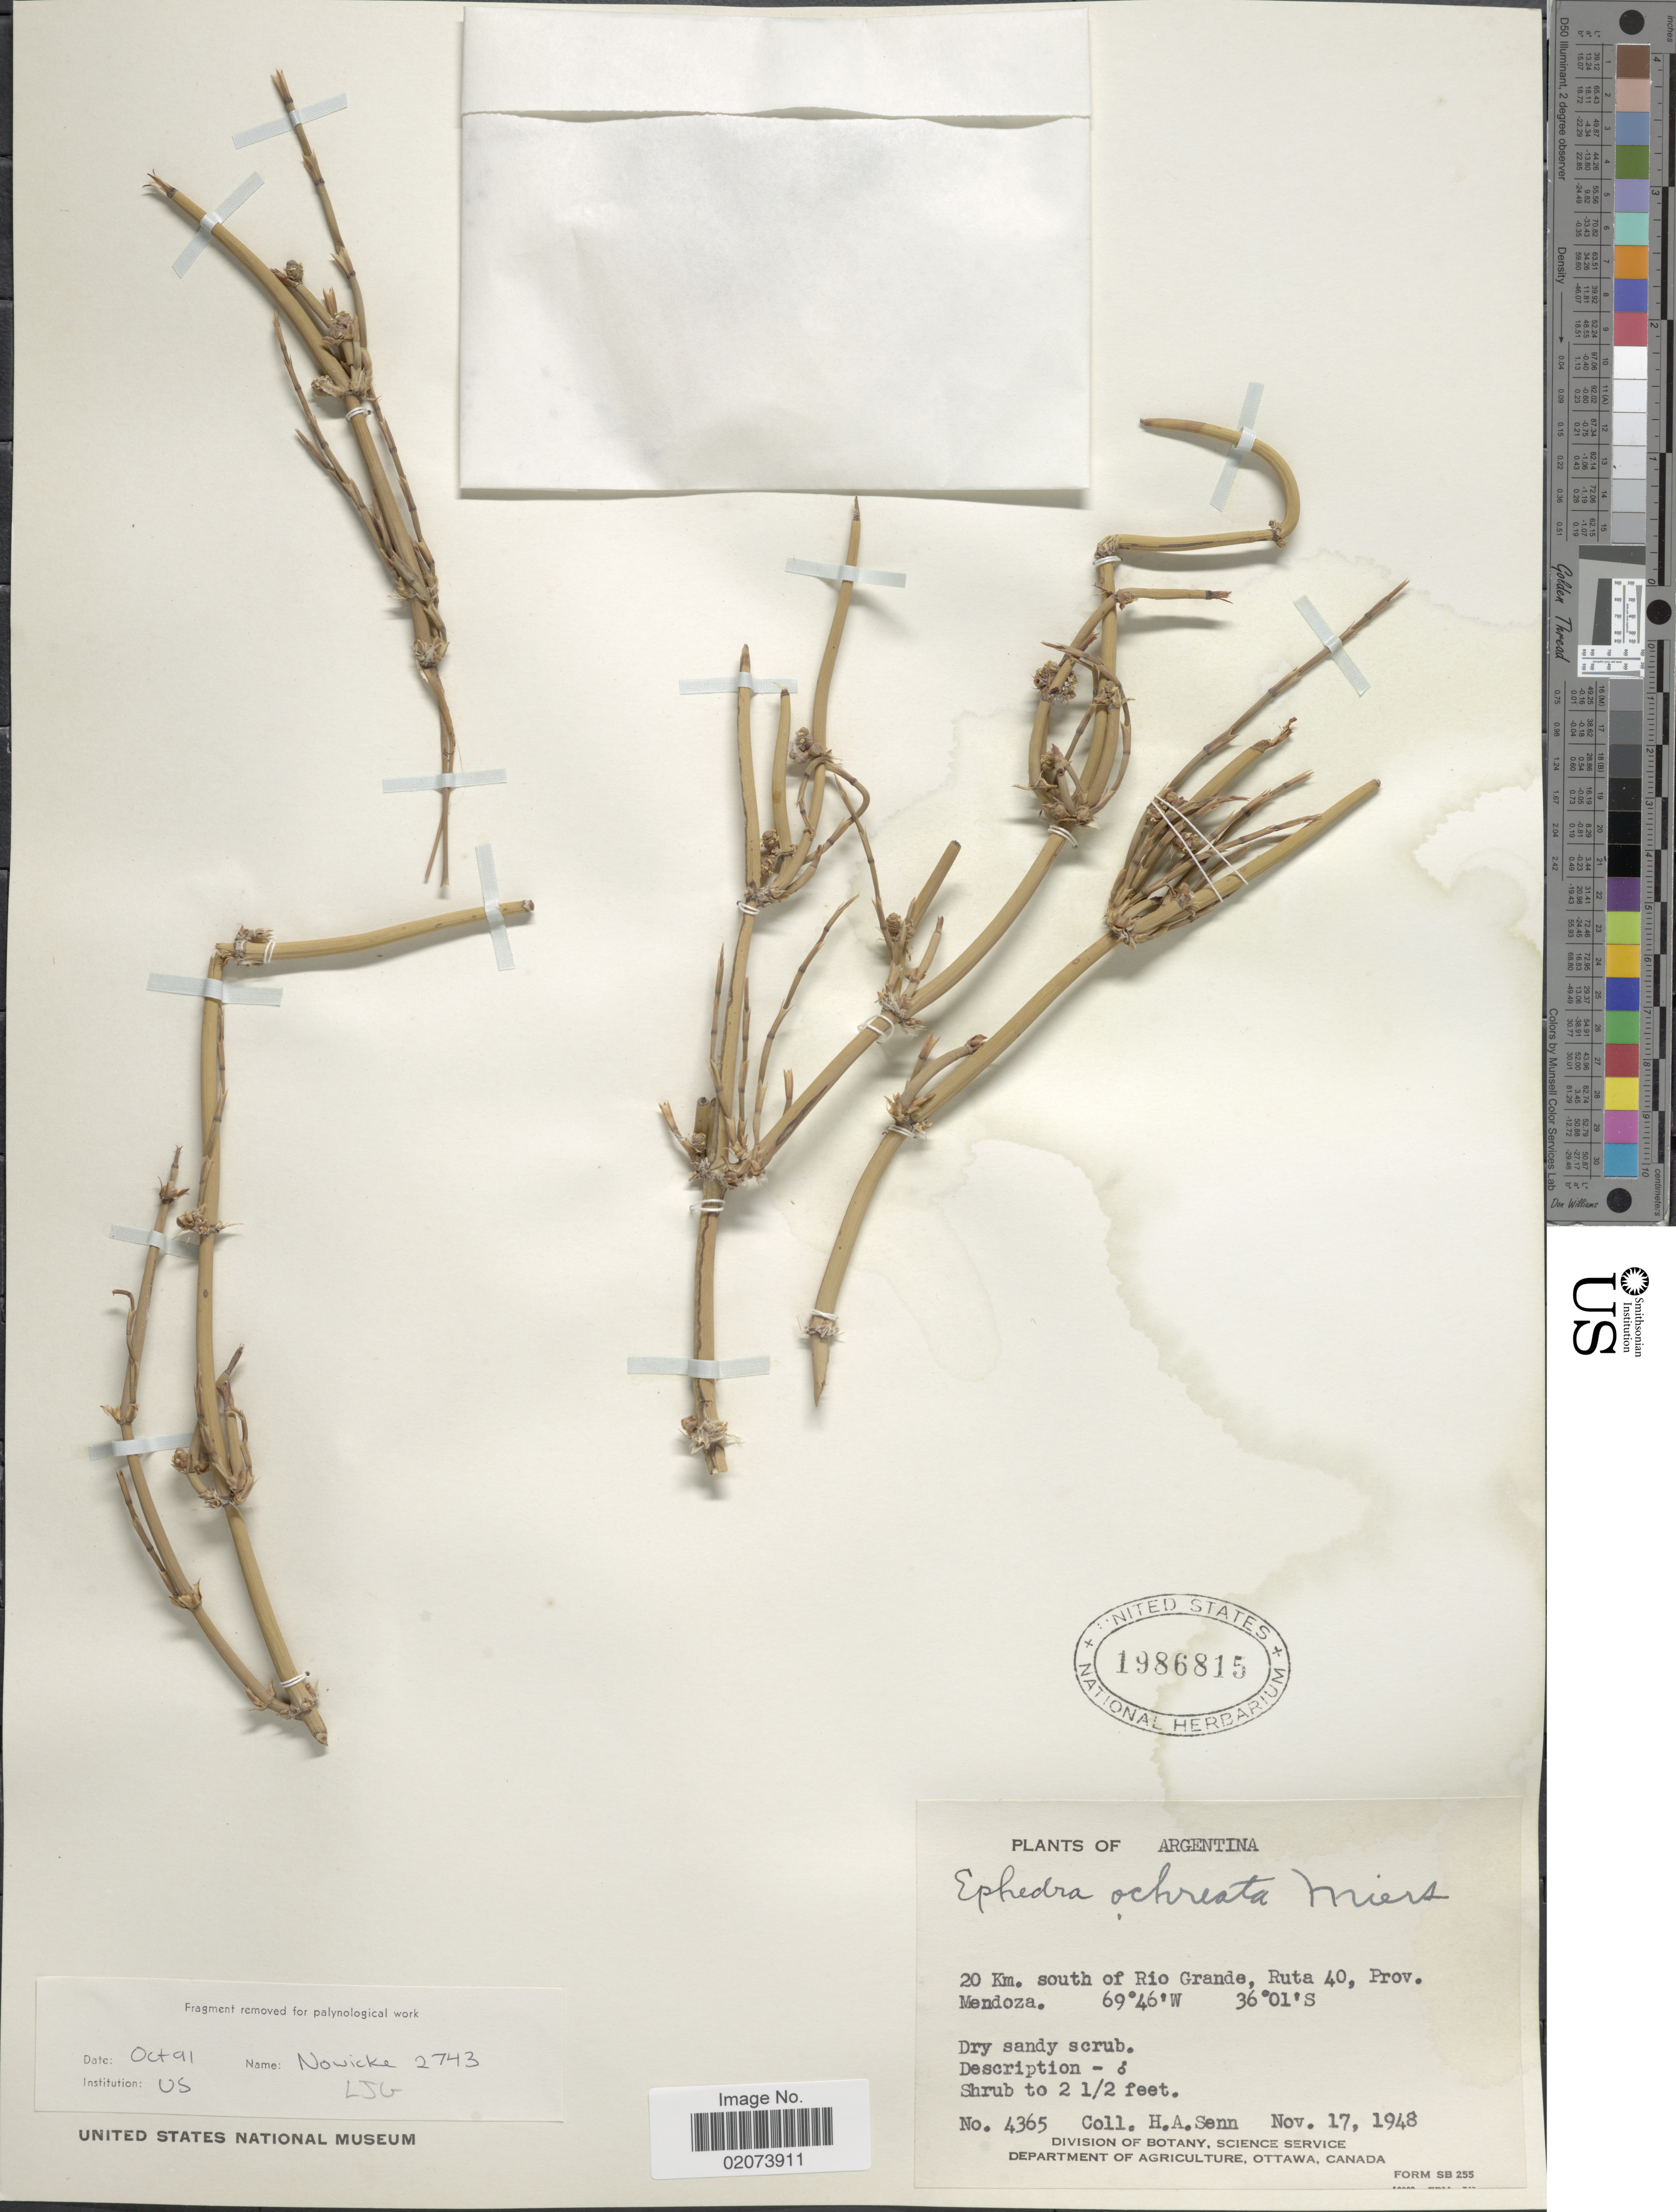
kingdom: Plantae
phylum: Tracheophyta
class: Gnetopsida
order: Ephedrales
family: Ephedraceae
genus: Ephedra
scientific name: Ephedra ochreata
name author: Miers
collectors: H. Senn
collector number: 4365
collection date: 1948-11-17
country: Argentina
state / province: Mendoza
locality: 20 km south of Rio Grande, Ruta 40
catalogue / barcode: US 1986815